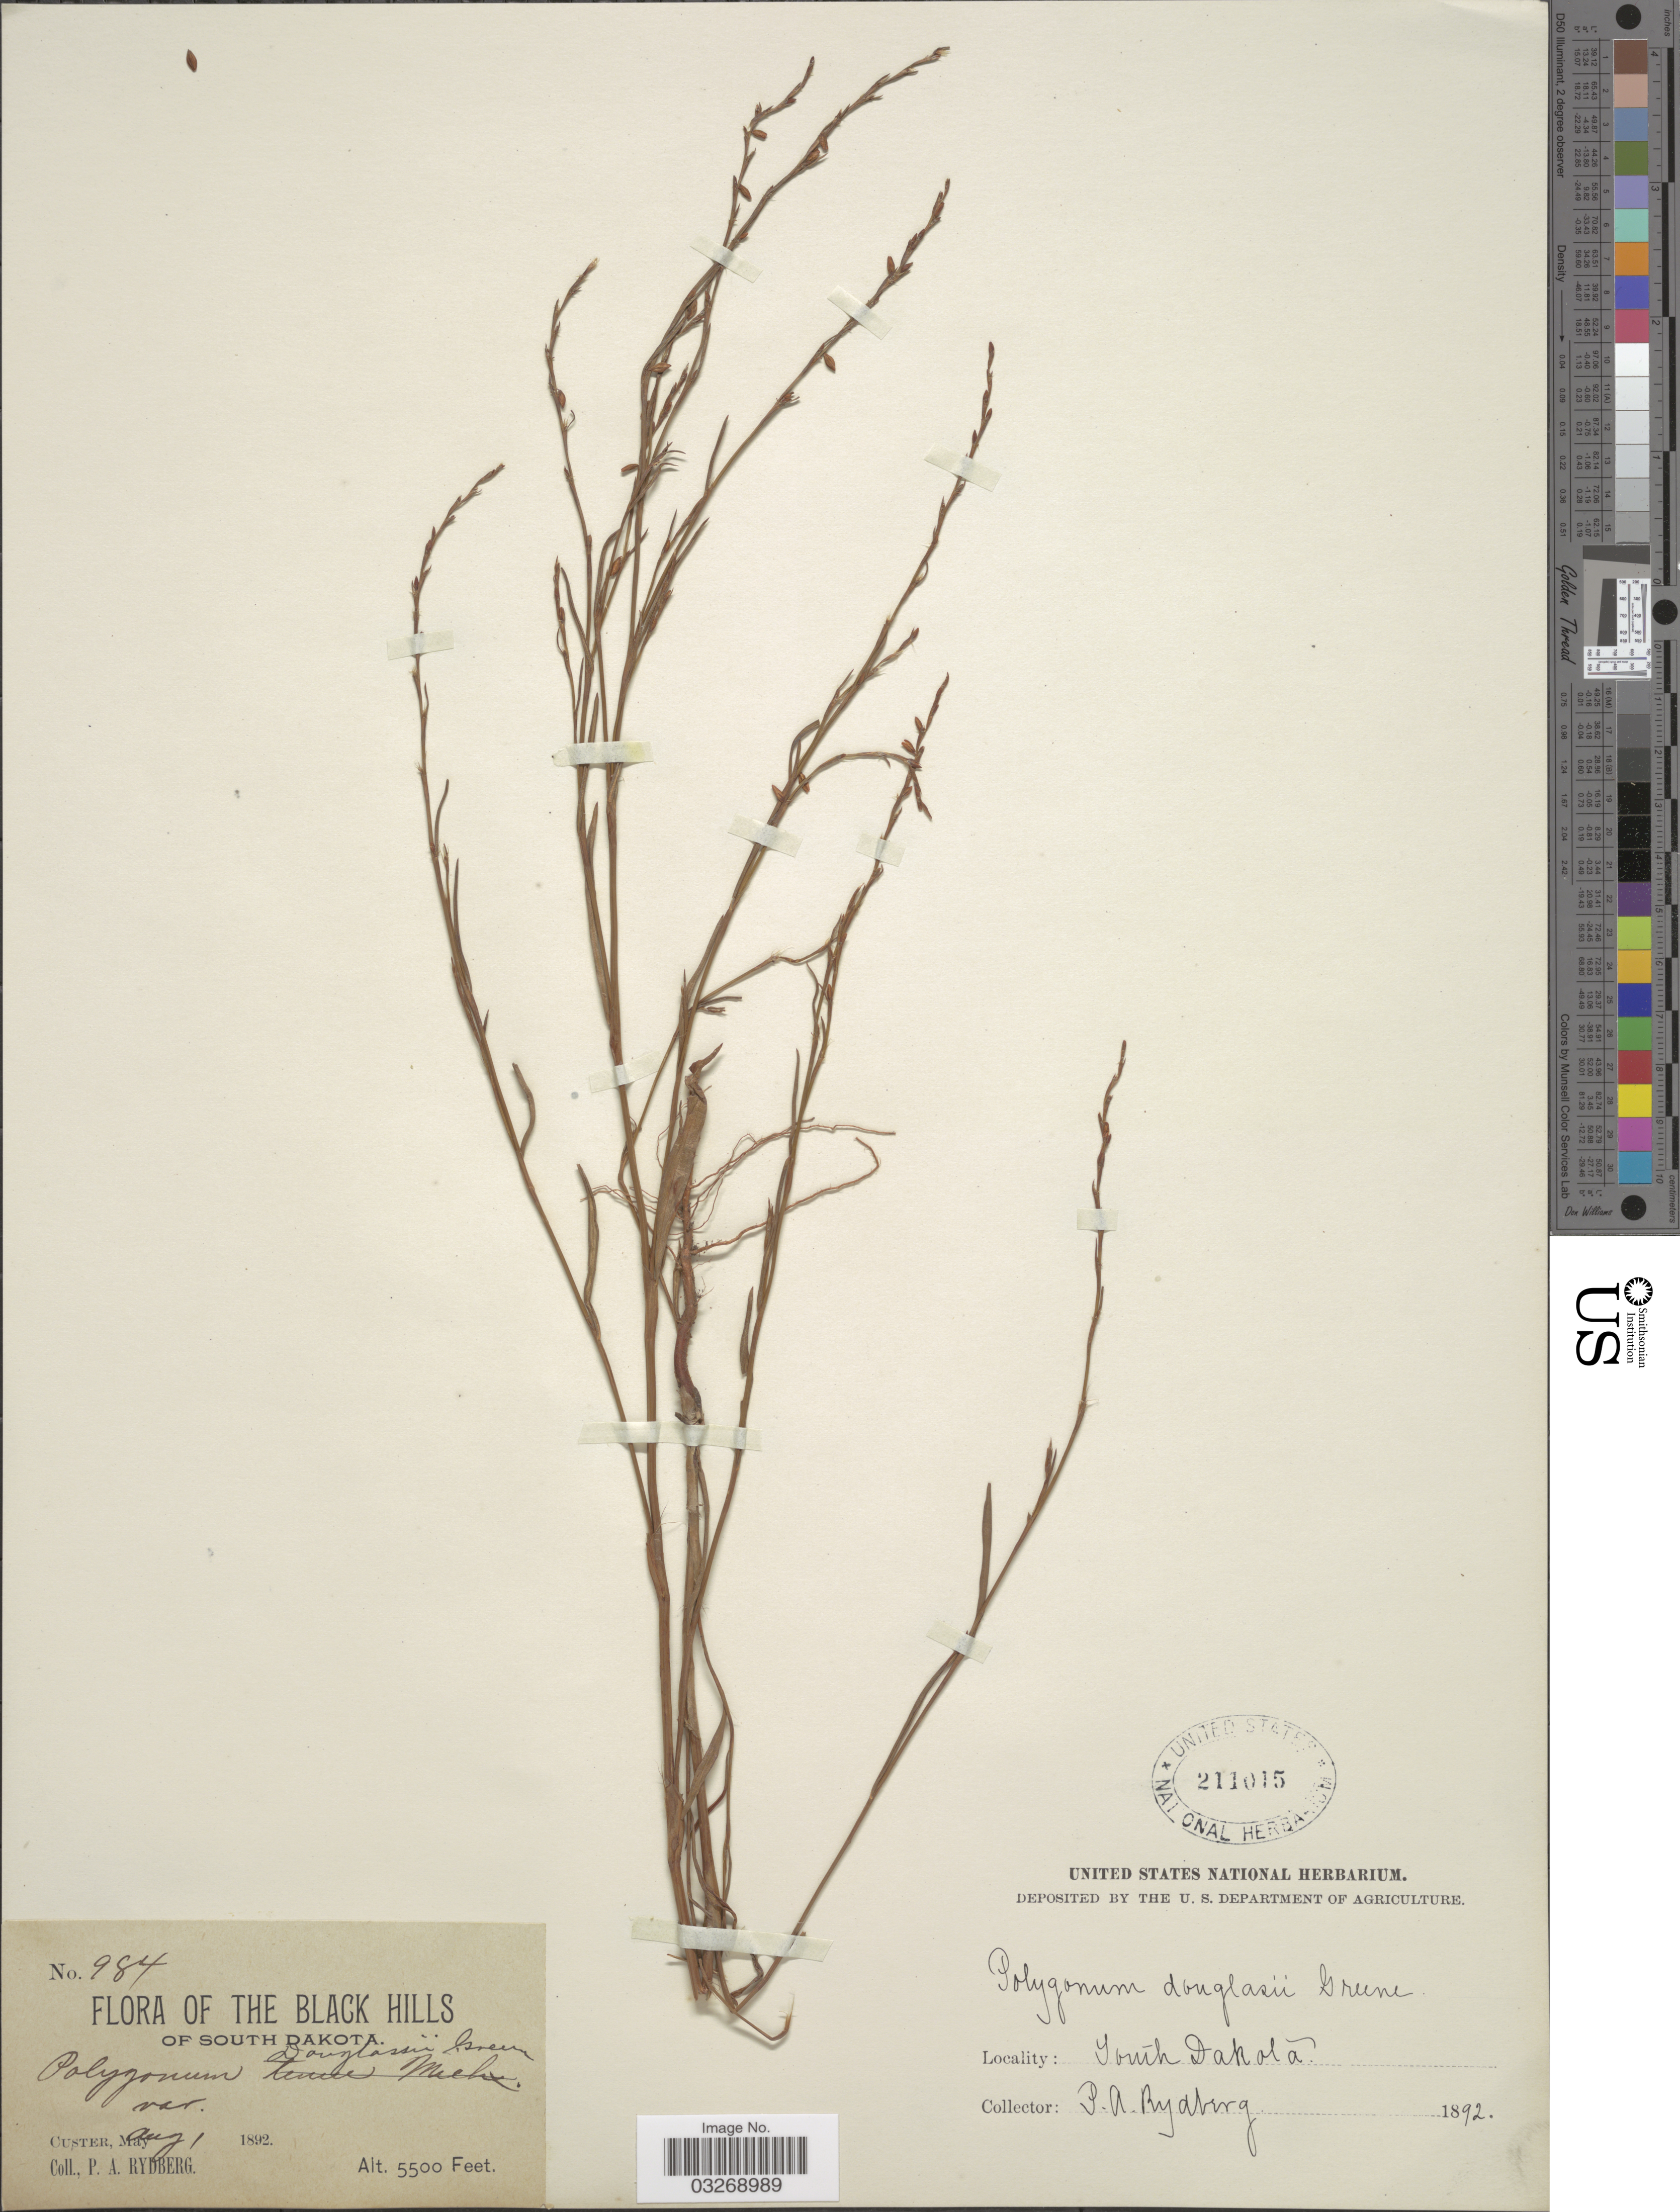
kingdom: Plantae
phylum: Tracheophyta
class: Magnoliopsida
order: Caryophyllales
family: Polygonaceae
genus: Polygonum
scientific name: Polygonum douglasii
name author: Greene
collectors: P. A. Rydberg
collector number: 984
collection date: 1892-08-01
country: United States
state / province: South Dakota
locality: The Black Hills of South Dakota. Custer.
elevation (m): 1676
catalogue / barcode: US 211015